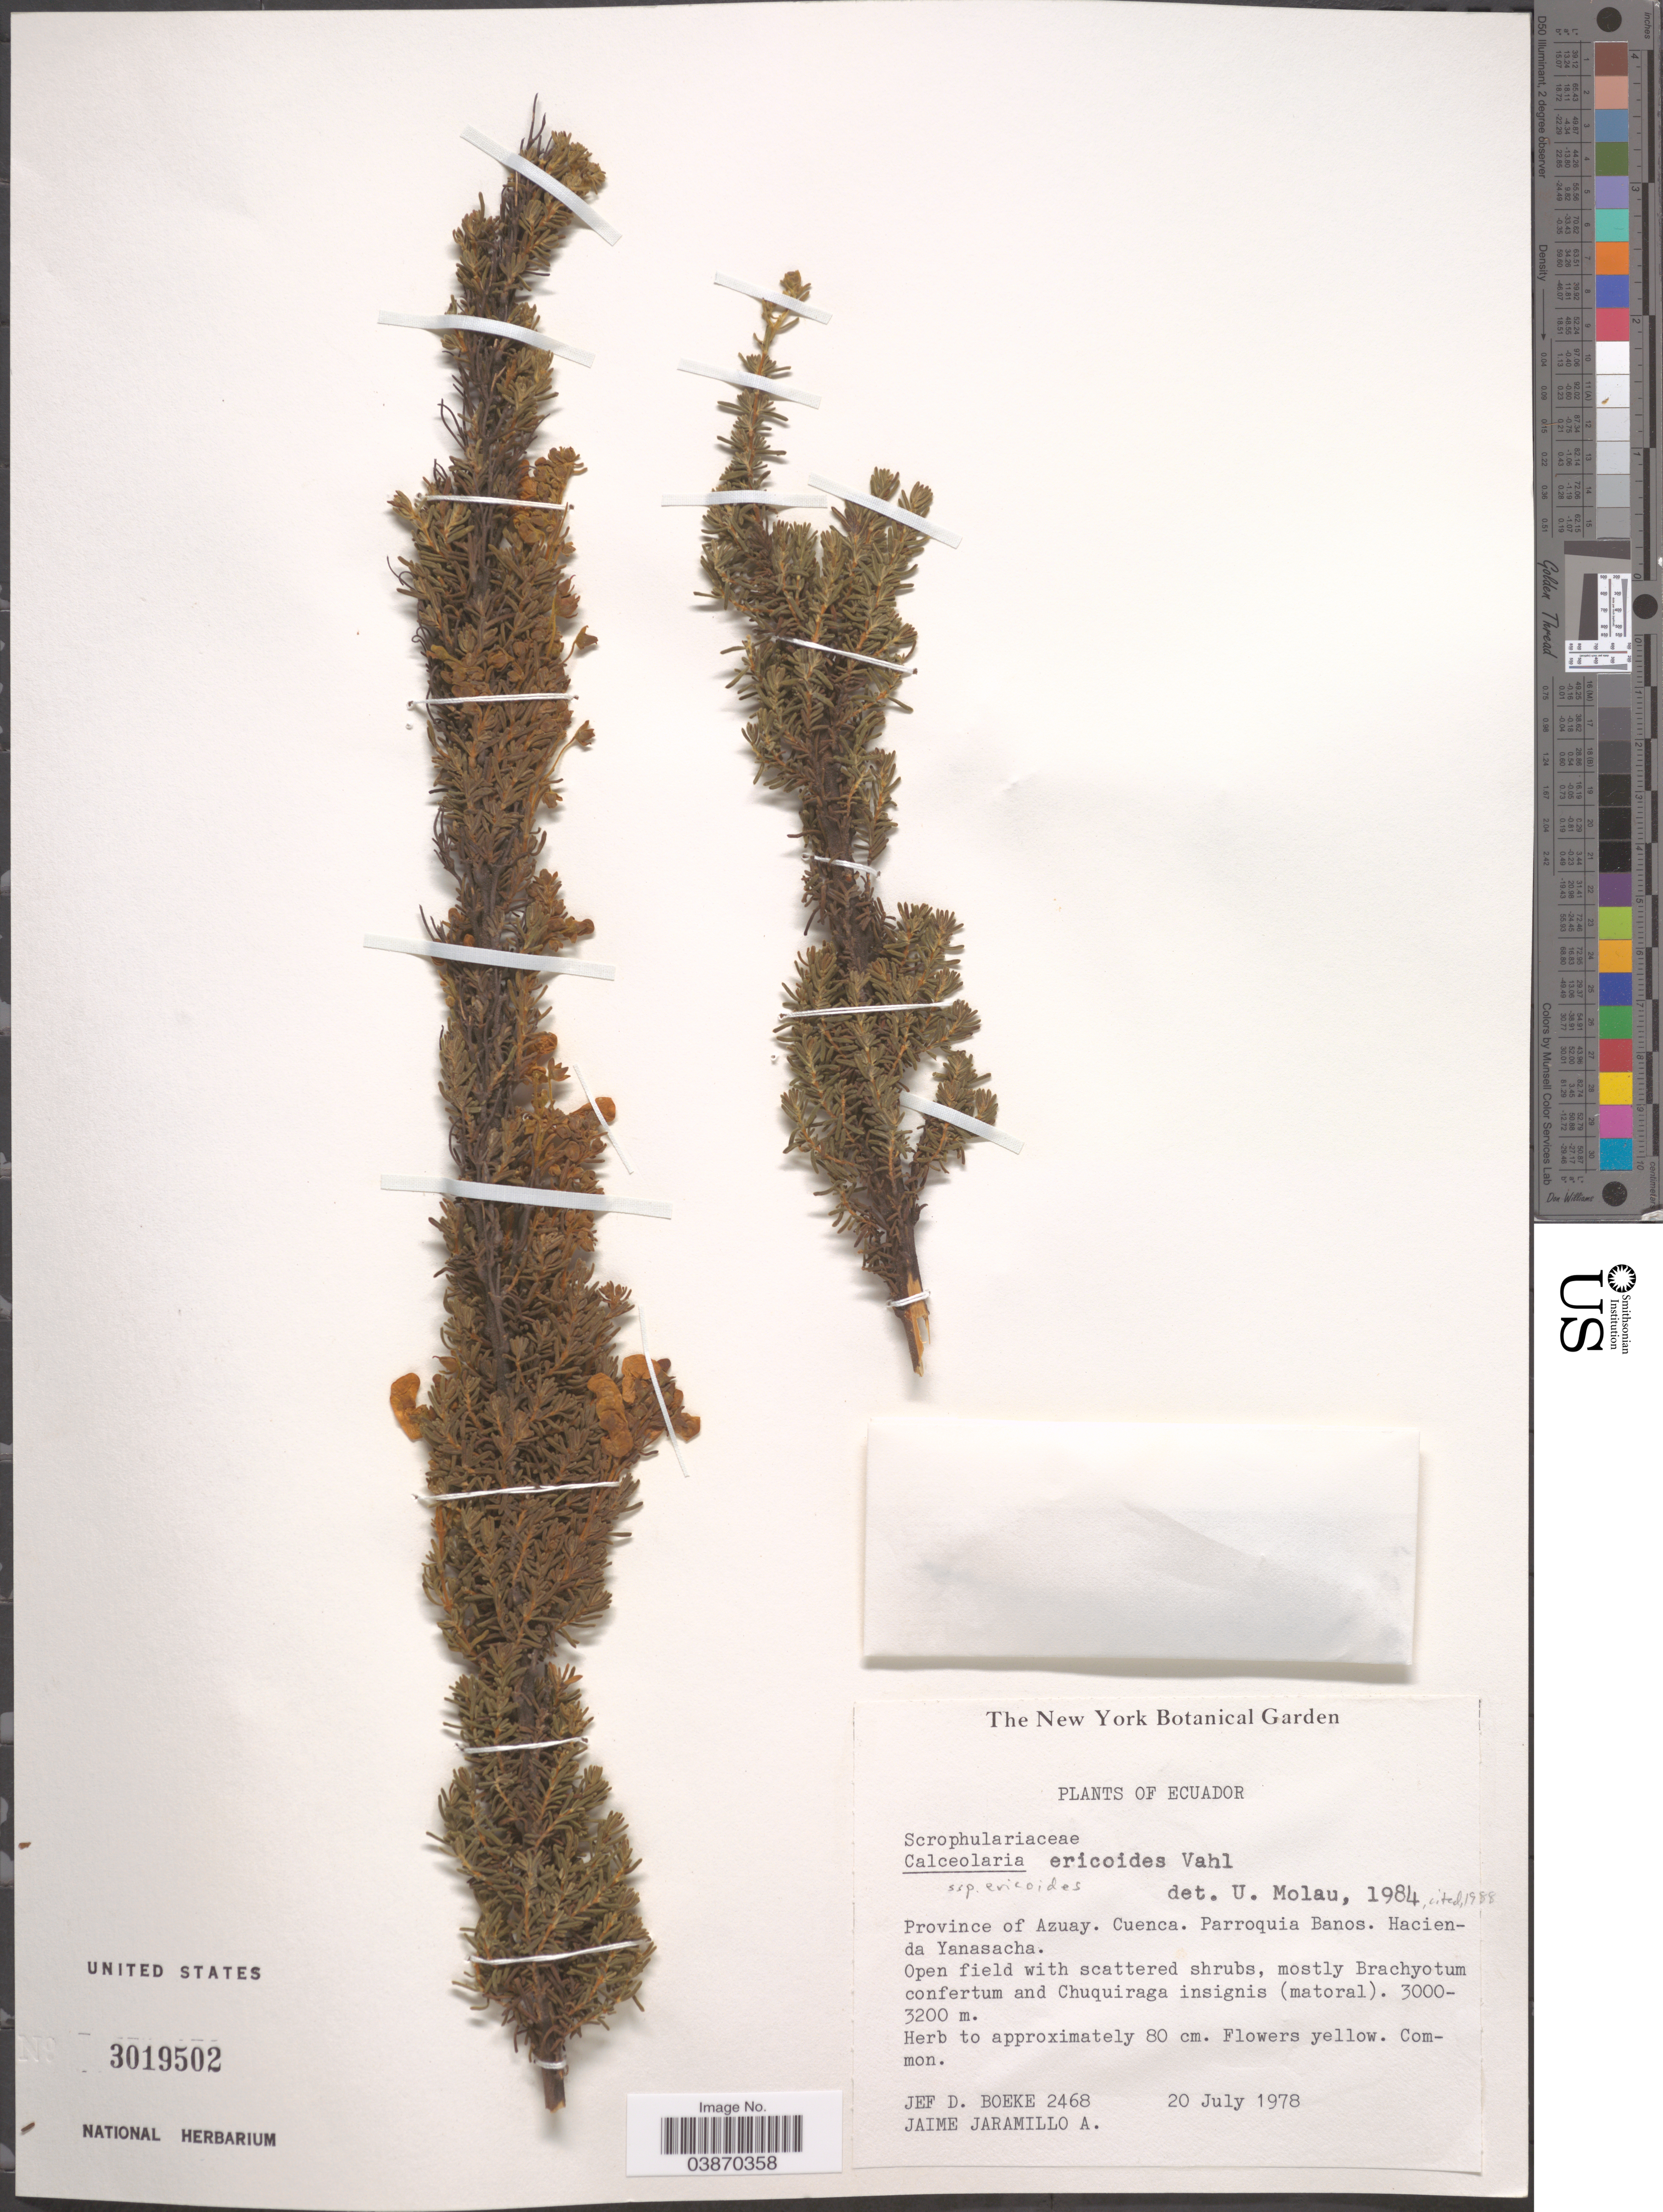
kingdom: Plantae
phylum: Tracheophyta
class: Magnoliopsida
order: Lamiales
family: Calceolariaceae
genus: Calceolaria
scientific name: Calceolaria ericoides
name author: Juss. ex Vahl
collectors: J. Boeke & J. L. Jaramillo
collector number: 2468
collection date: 1978-07-20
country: Ecuador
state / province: Azuay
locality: Cuenca. Parroquia Banos. Hacienda Yanasacha.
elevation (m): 3000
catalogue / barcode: US 3019502